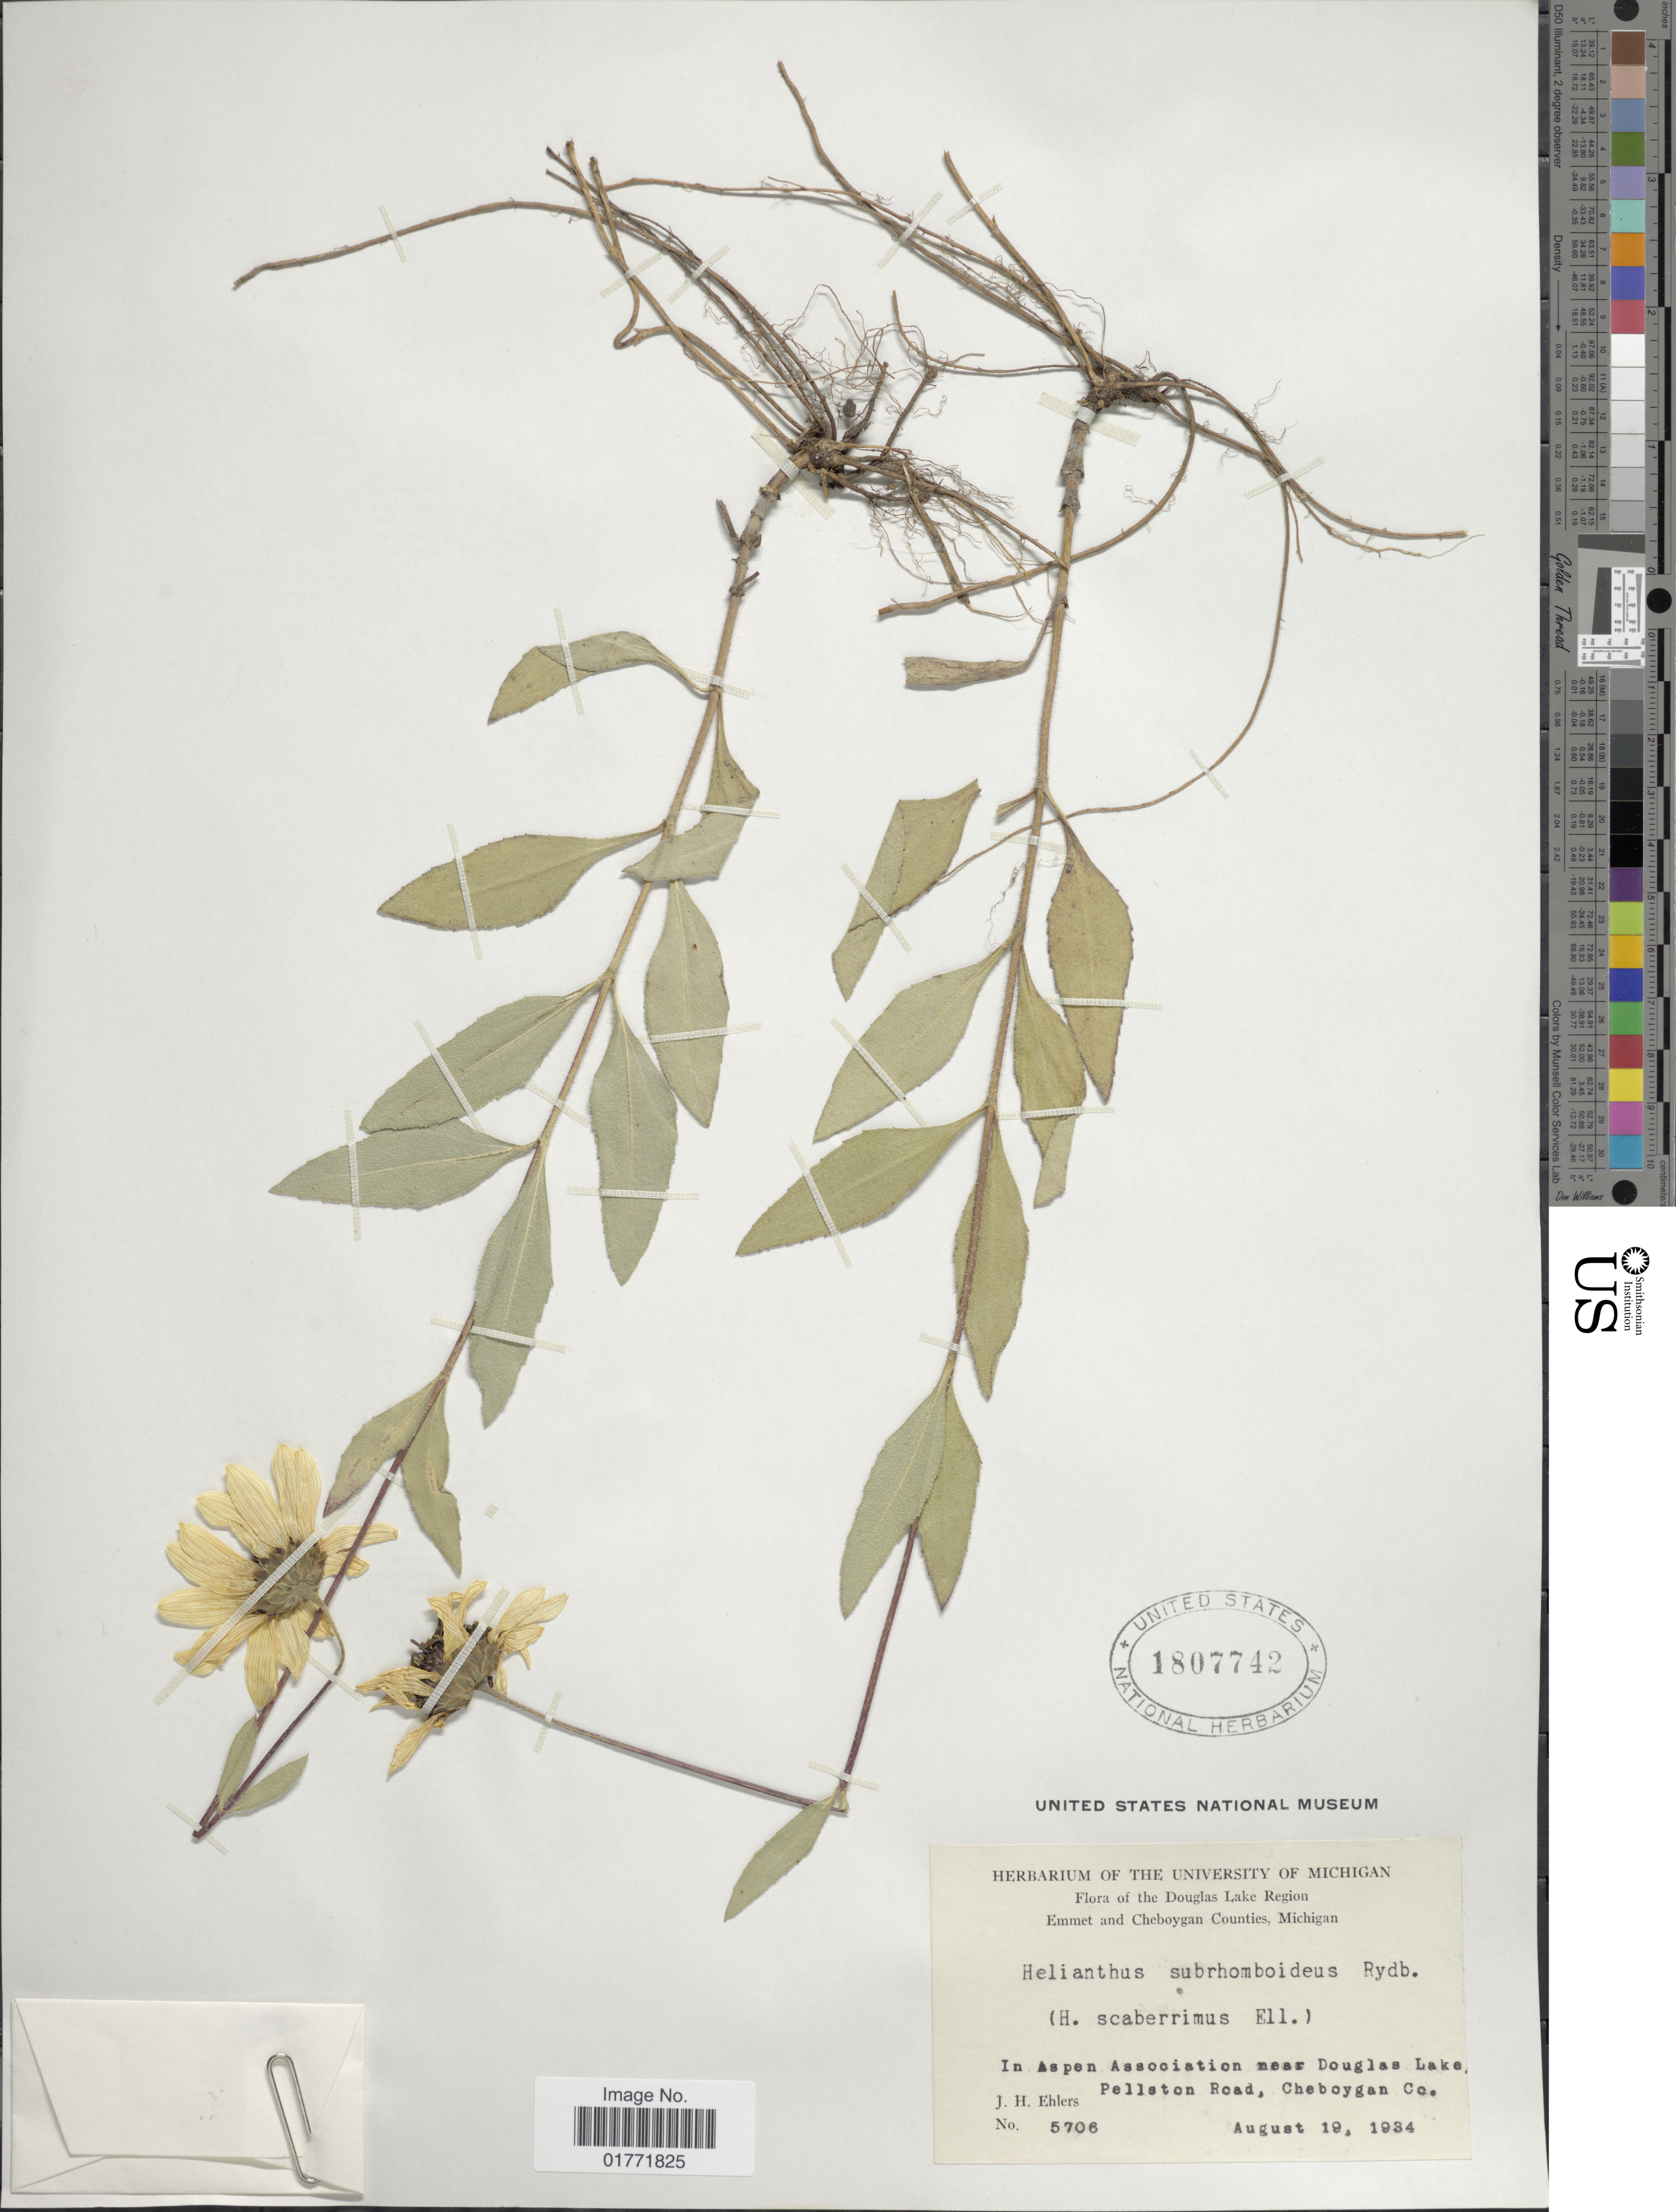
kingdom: Plantae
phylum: Tracheophyta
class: Magnoliopsida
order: Asterales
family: Asteraceae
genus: Helianthus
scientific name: Helianthus subrhomboideus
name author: Rydb.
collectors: J. H. Ehlers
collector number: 5706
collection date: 1934-08-19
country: United States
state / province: Michigan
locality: Douglas Lake Region, Emmet and Cheboygan Counties, Michigan. In Aspen Association near Douglas Lake Pellston Road, Cheboygan Co.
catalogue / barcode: US 1807742